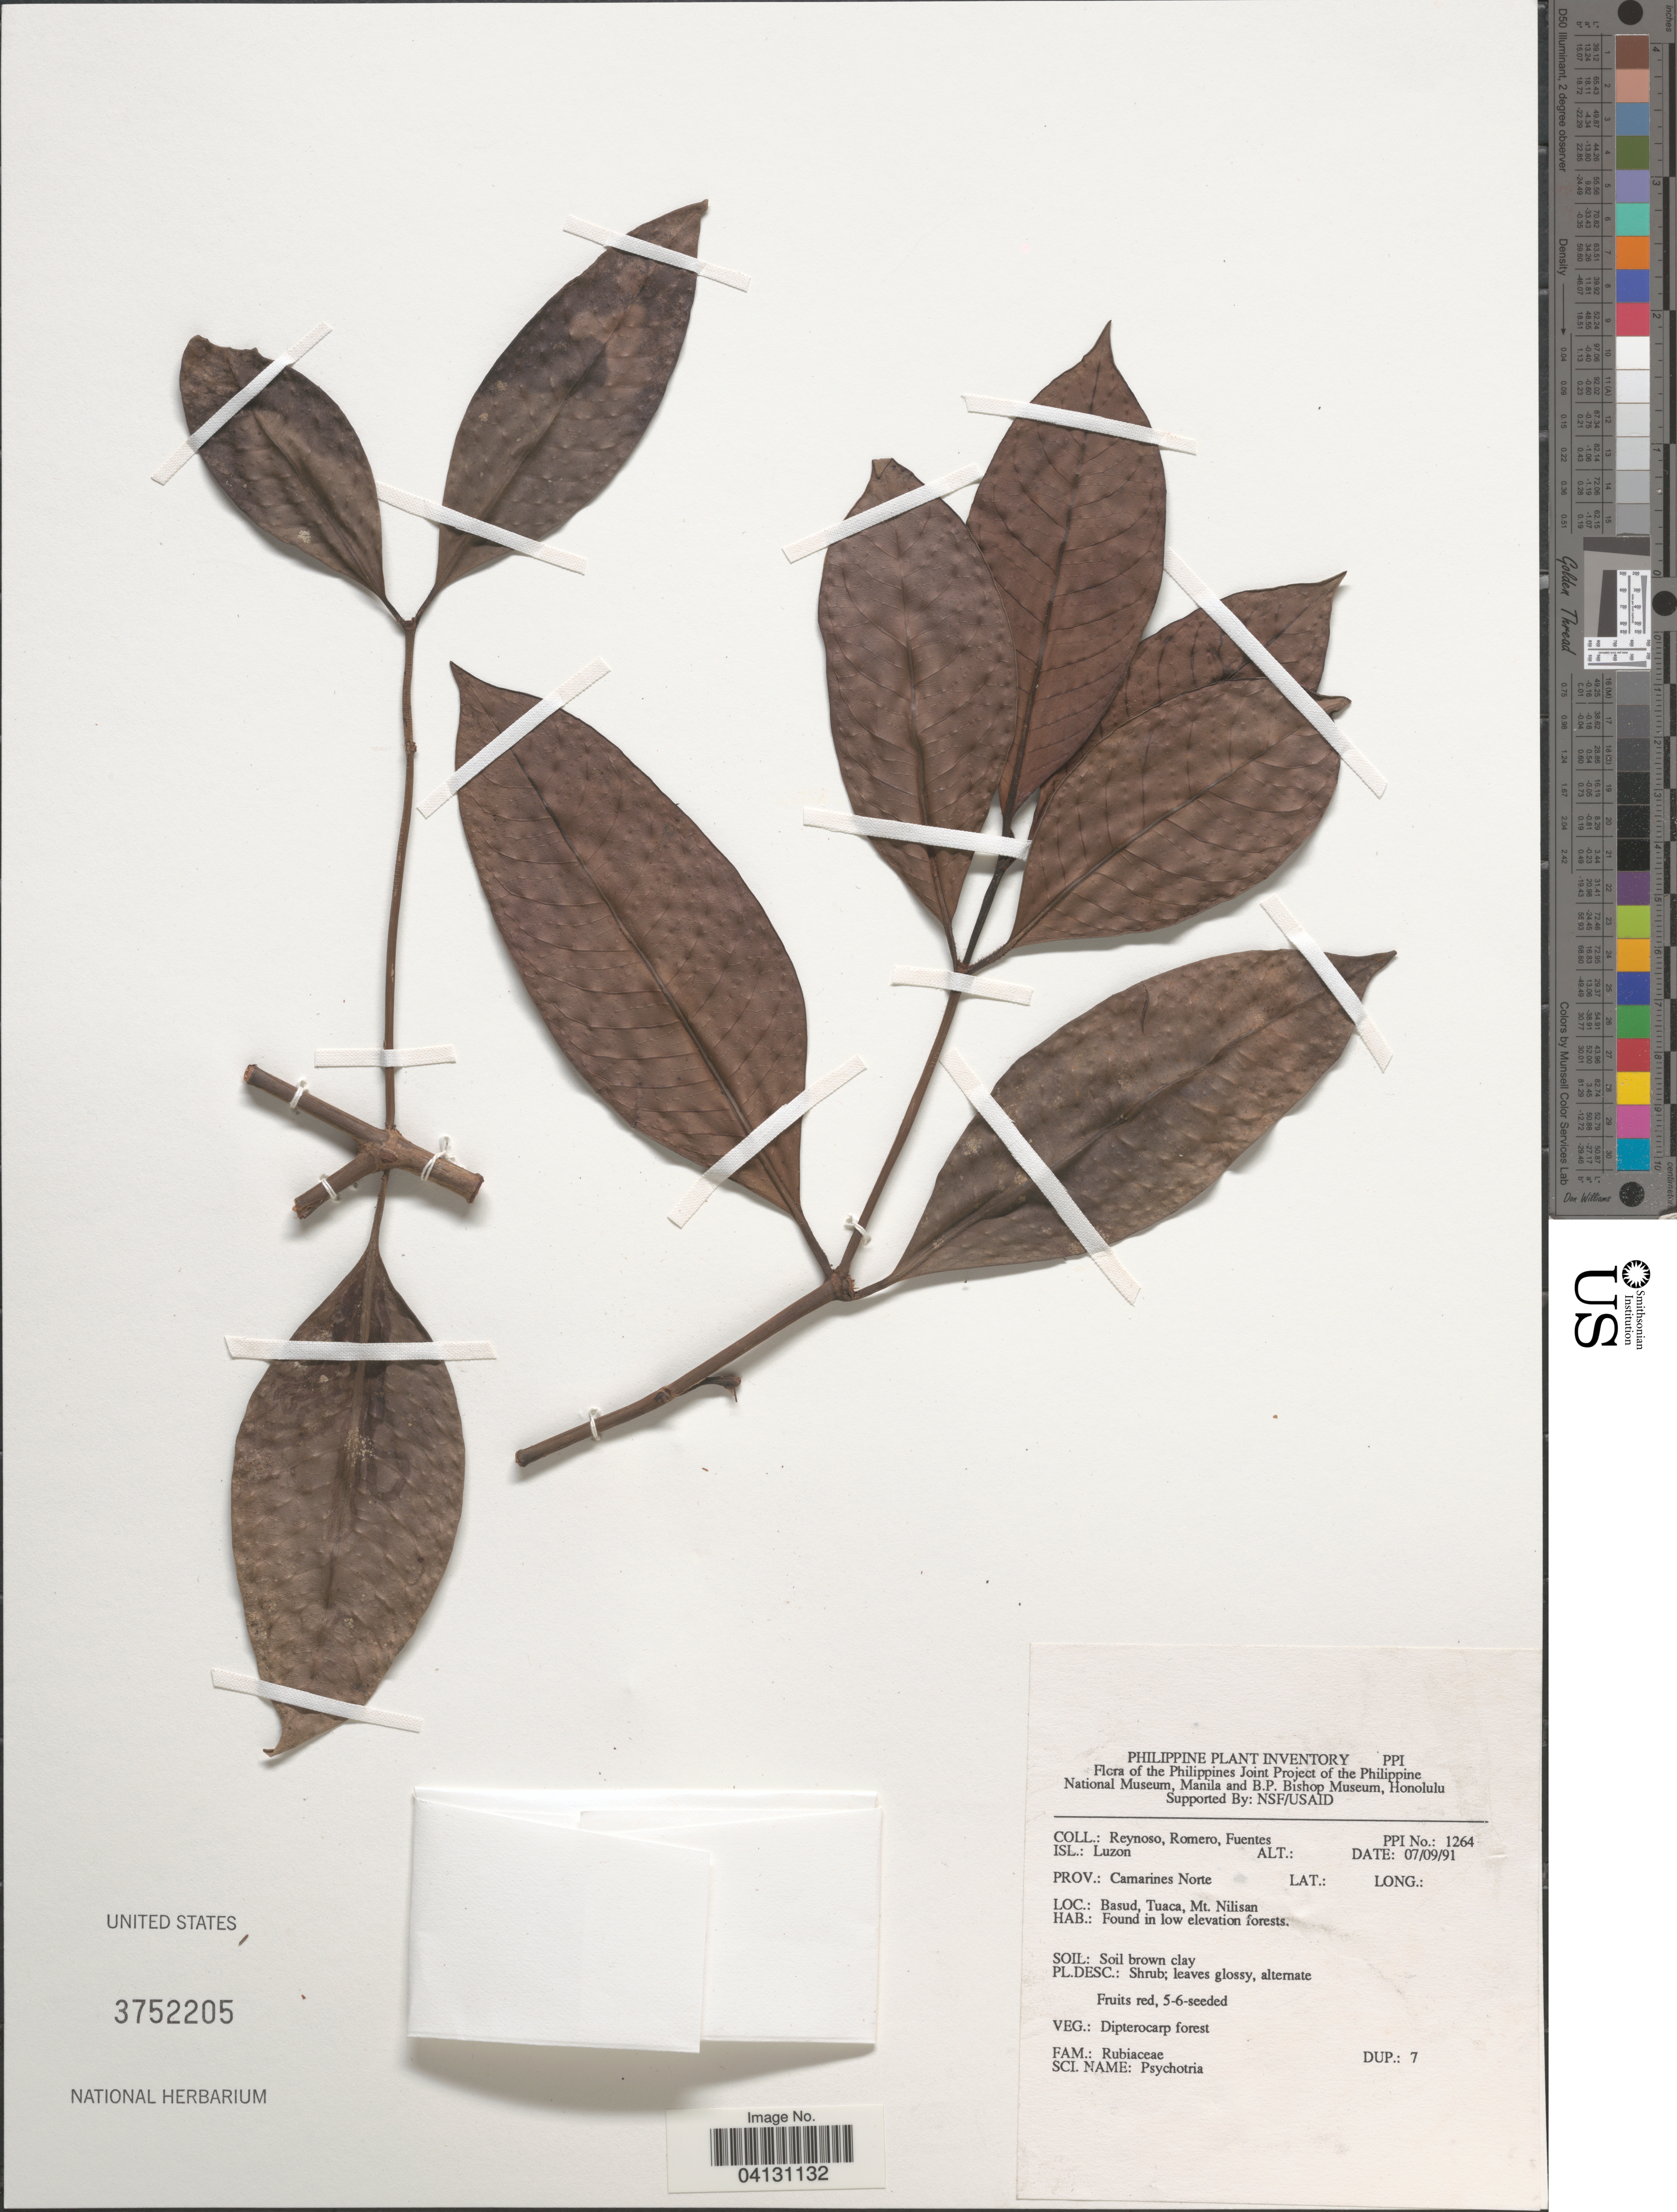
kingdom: Plantae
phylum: Tracheophyta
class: Magnoliopsida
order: Gentianales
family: Rubiaceae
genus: Psychotria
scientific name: Psychotria sp.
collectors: E. Reynoso, -. Romero & -. Fuentes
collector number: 1264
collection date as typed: Transcribed d/m/y: 7/9/91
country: Philippines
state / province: Bicol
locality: The Philippines Joint Project of the Philippines National Museum, Manila and B.P. Bishop Museum, Honolulu. Isl.: Luzon. Prov.: Camarines Norte. Basud, Tuaca, Mt. Nilisan. In low elevation forest.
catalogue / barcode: US 3752205